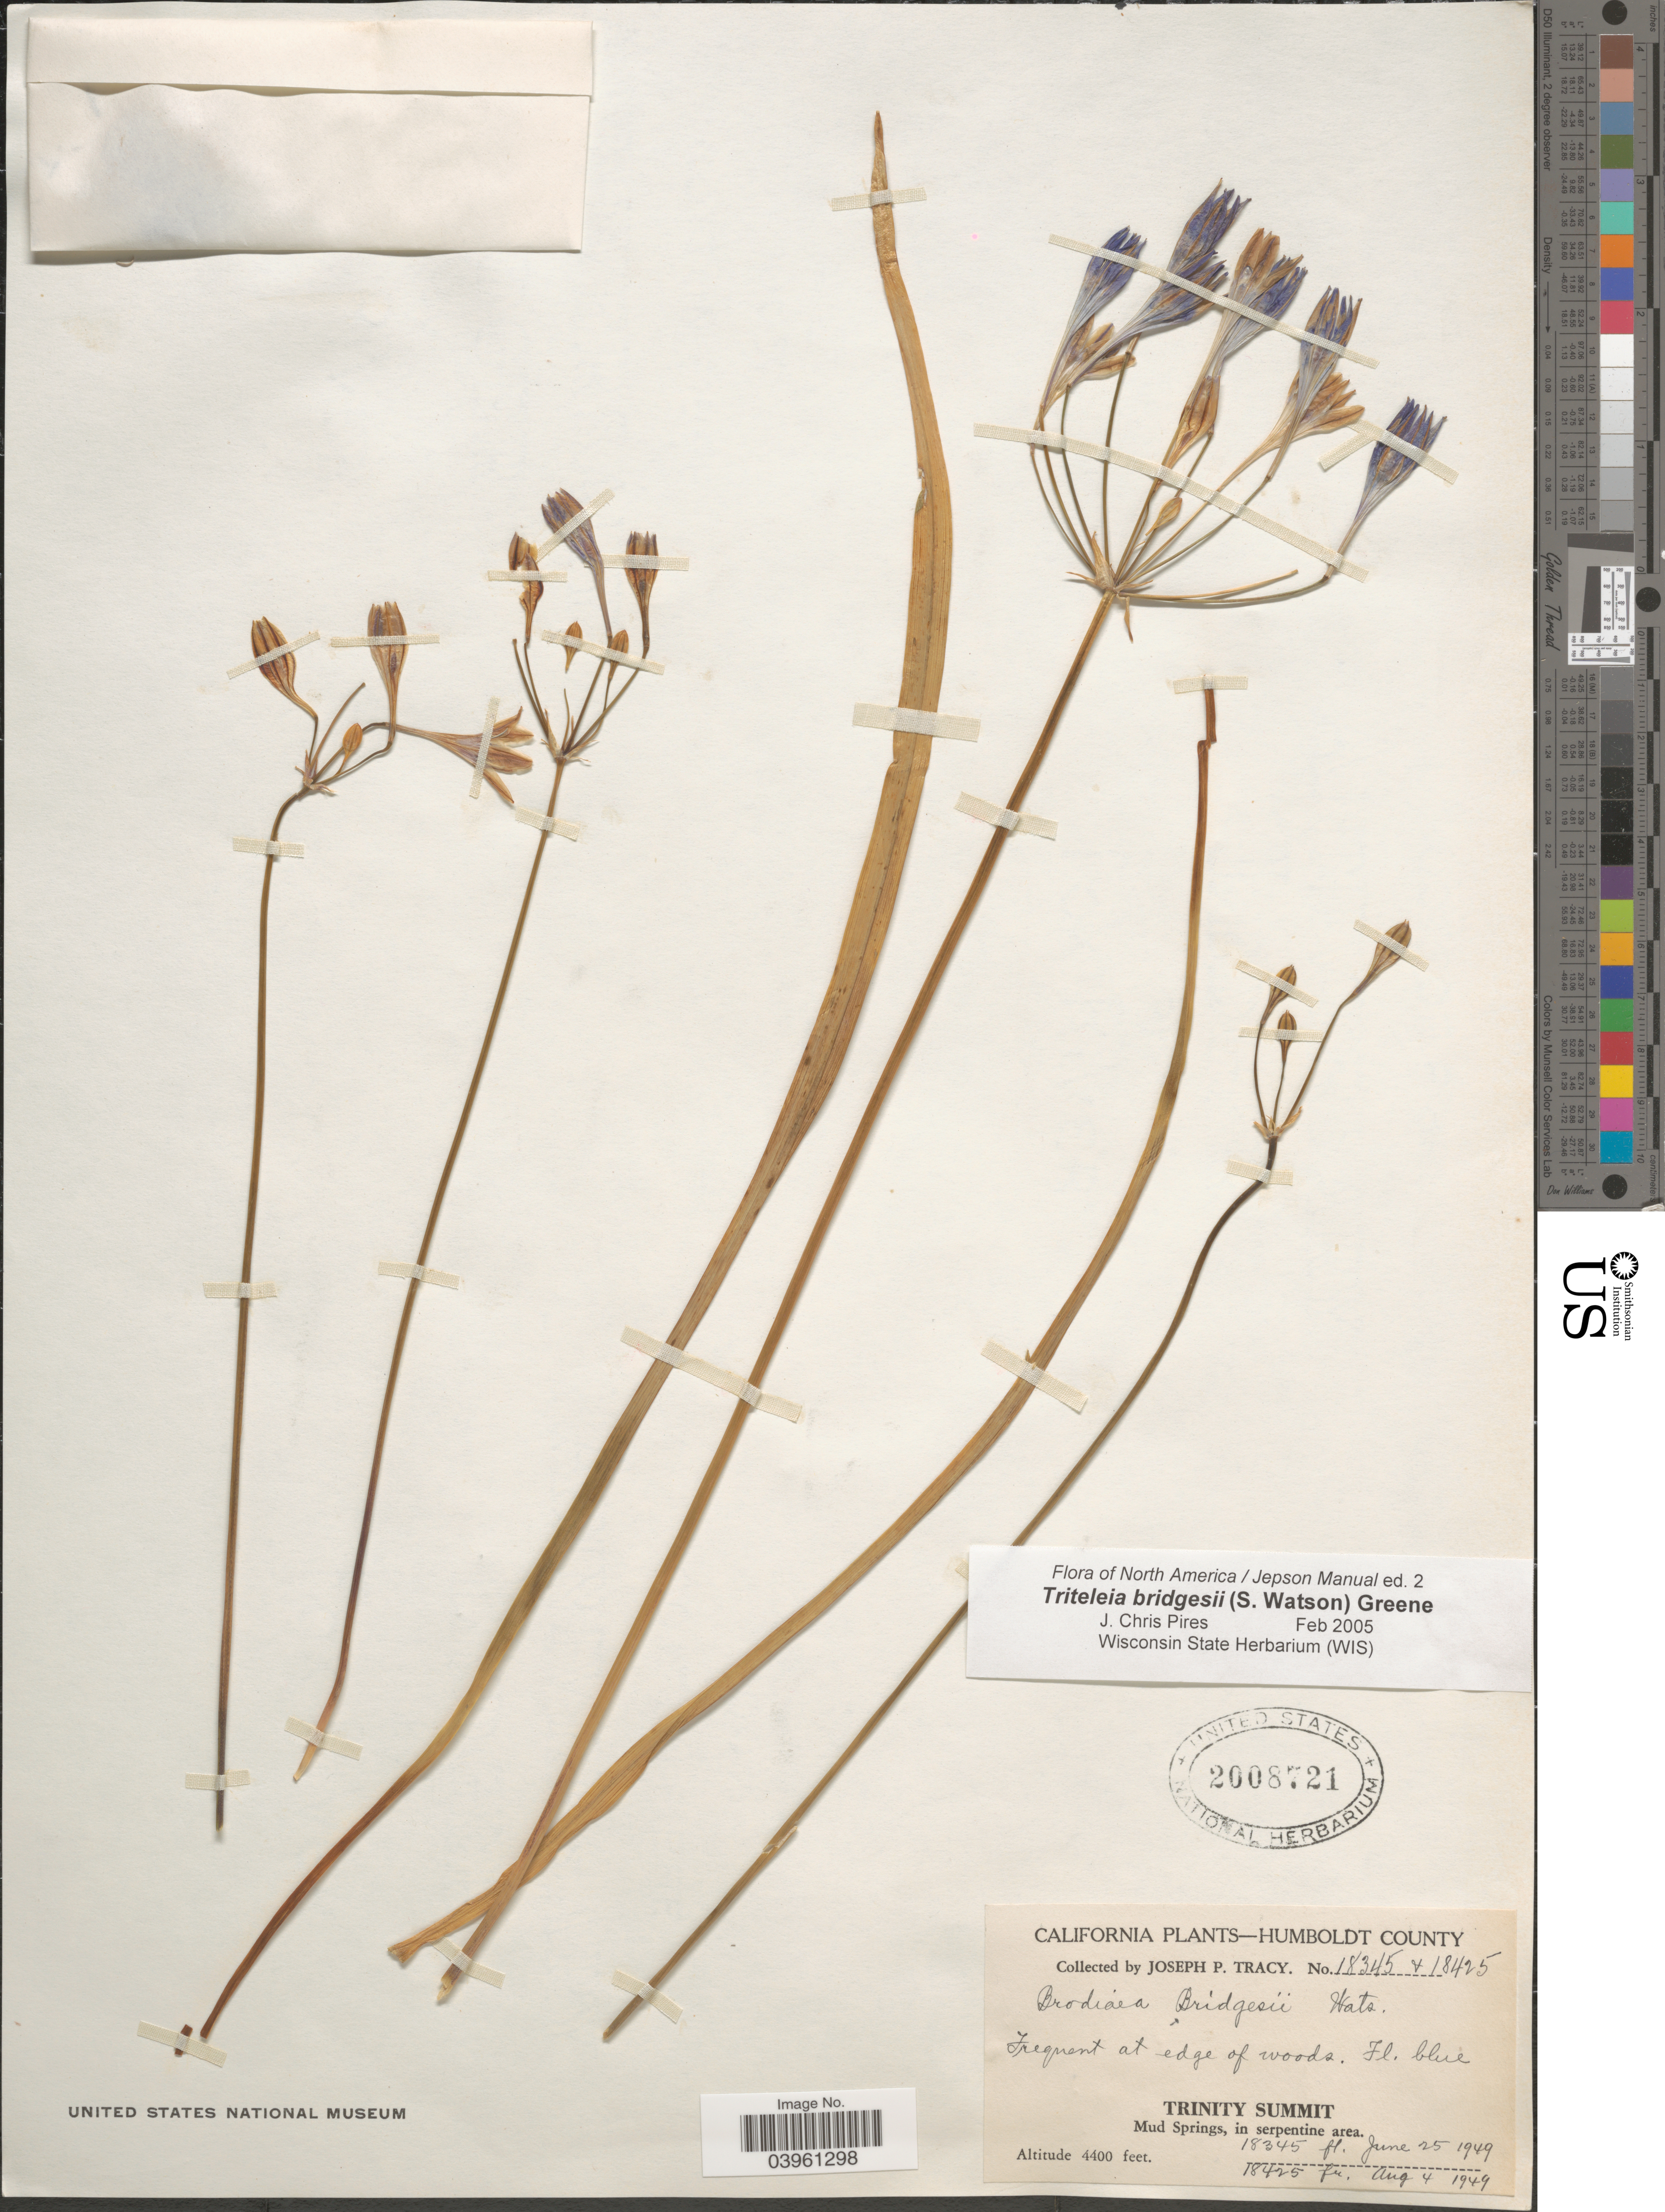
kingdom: Plantae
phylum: Tracheophyta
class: Liliopsida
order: Asparagales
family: Asparagaceae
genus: Triteleia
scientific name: Triteleia bridgesii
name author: (S. Watson) Greene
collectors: J. Tracy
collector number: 18345/18425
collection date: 1949-06-25/1949-08-04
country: United States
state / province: California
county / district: Humboldt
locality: Humboldt County. Trinity Summit. Mud Springs, in serpentine area.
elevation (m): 1341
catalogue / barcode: US 2008721